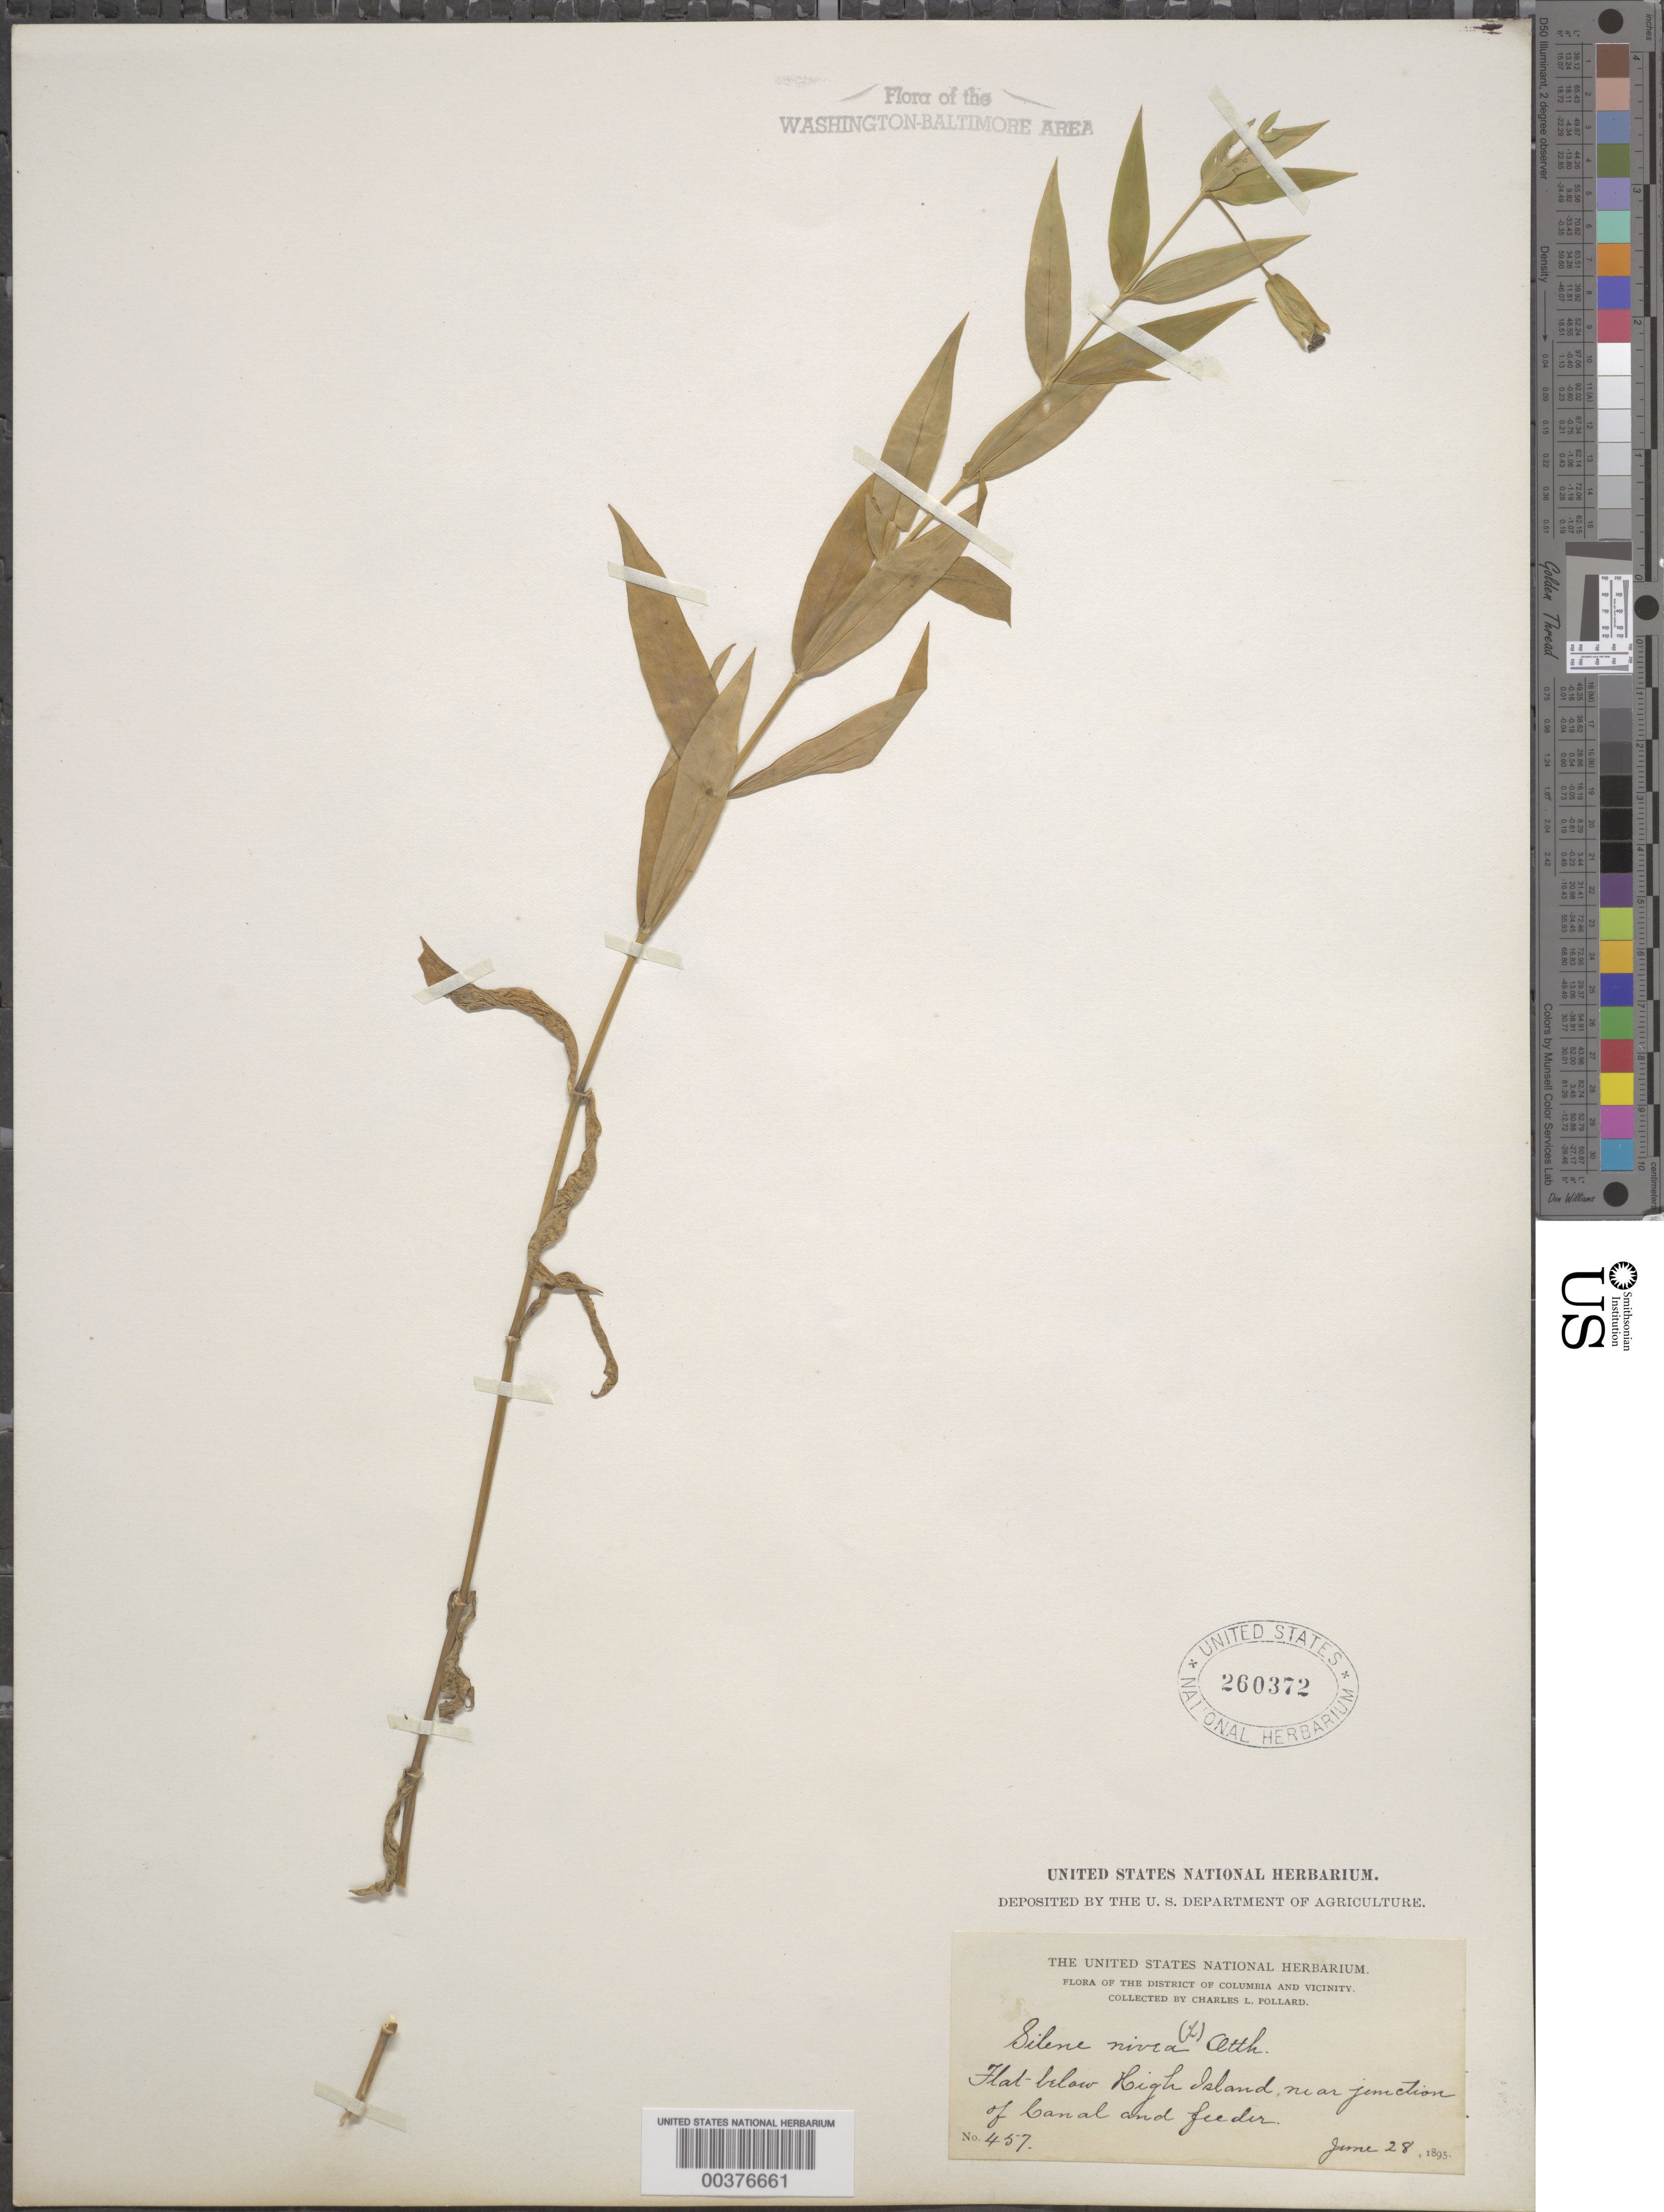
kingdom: Plantae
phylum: Tracheophyta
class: Magnoliopsida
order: Caryophyllales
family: Caryophyllaceae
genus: Silene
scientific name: Silene nivea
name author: (Nutt.) Muhl. ex DC.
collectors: C. L. Pollard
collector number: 457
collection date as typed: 28 Jun 1895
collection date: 1895-06-28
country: United States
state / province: Maryland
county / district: Montgomery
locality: Below High Island, junction of Canal and Feeder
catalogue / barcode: US 260372